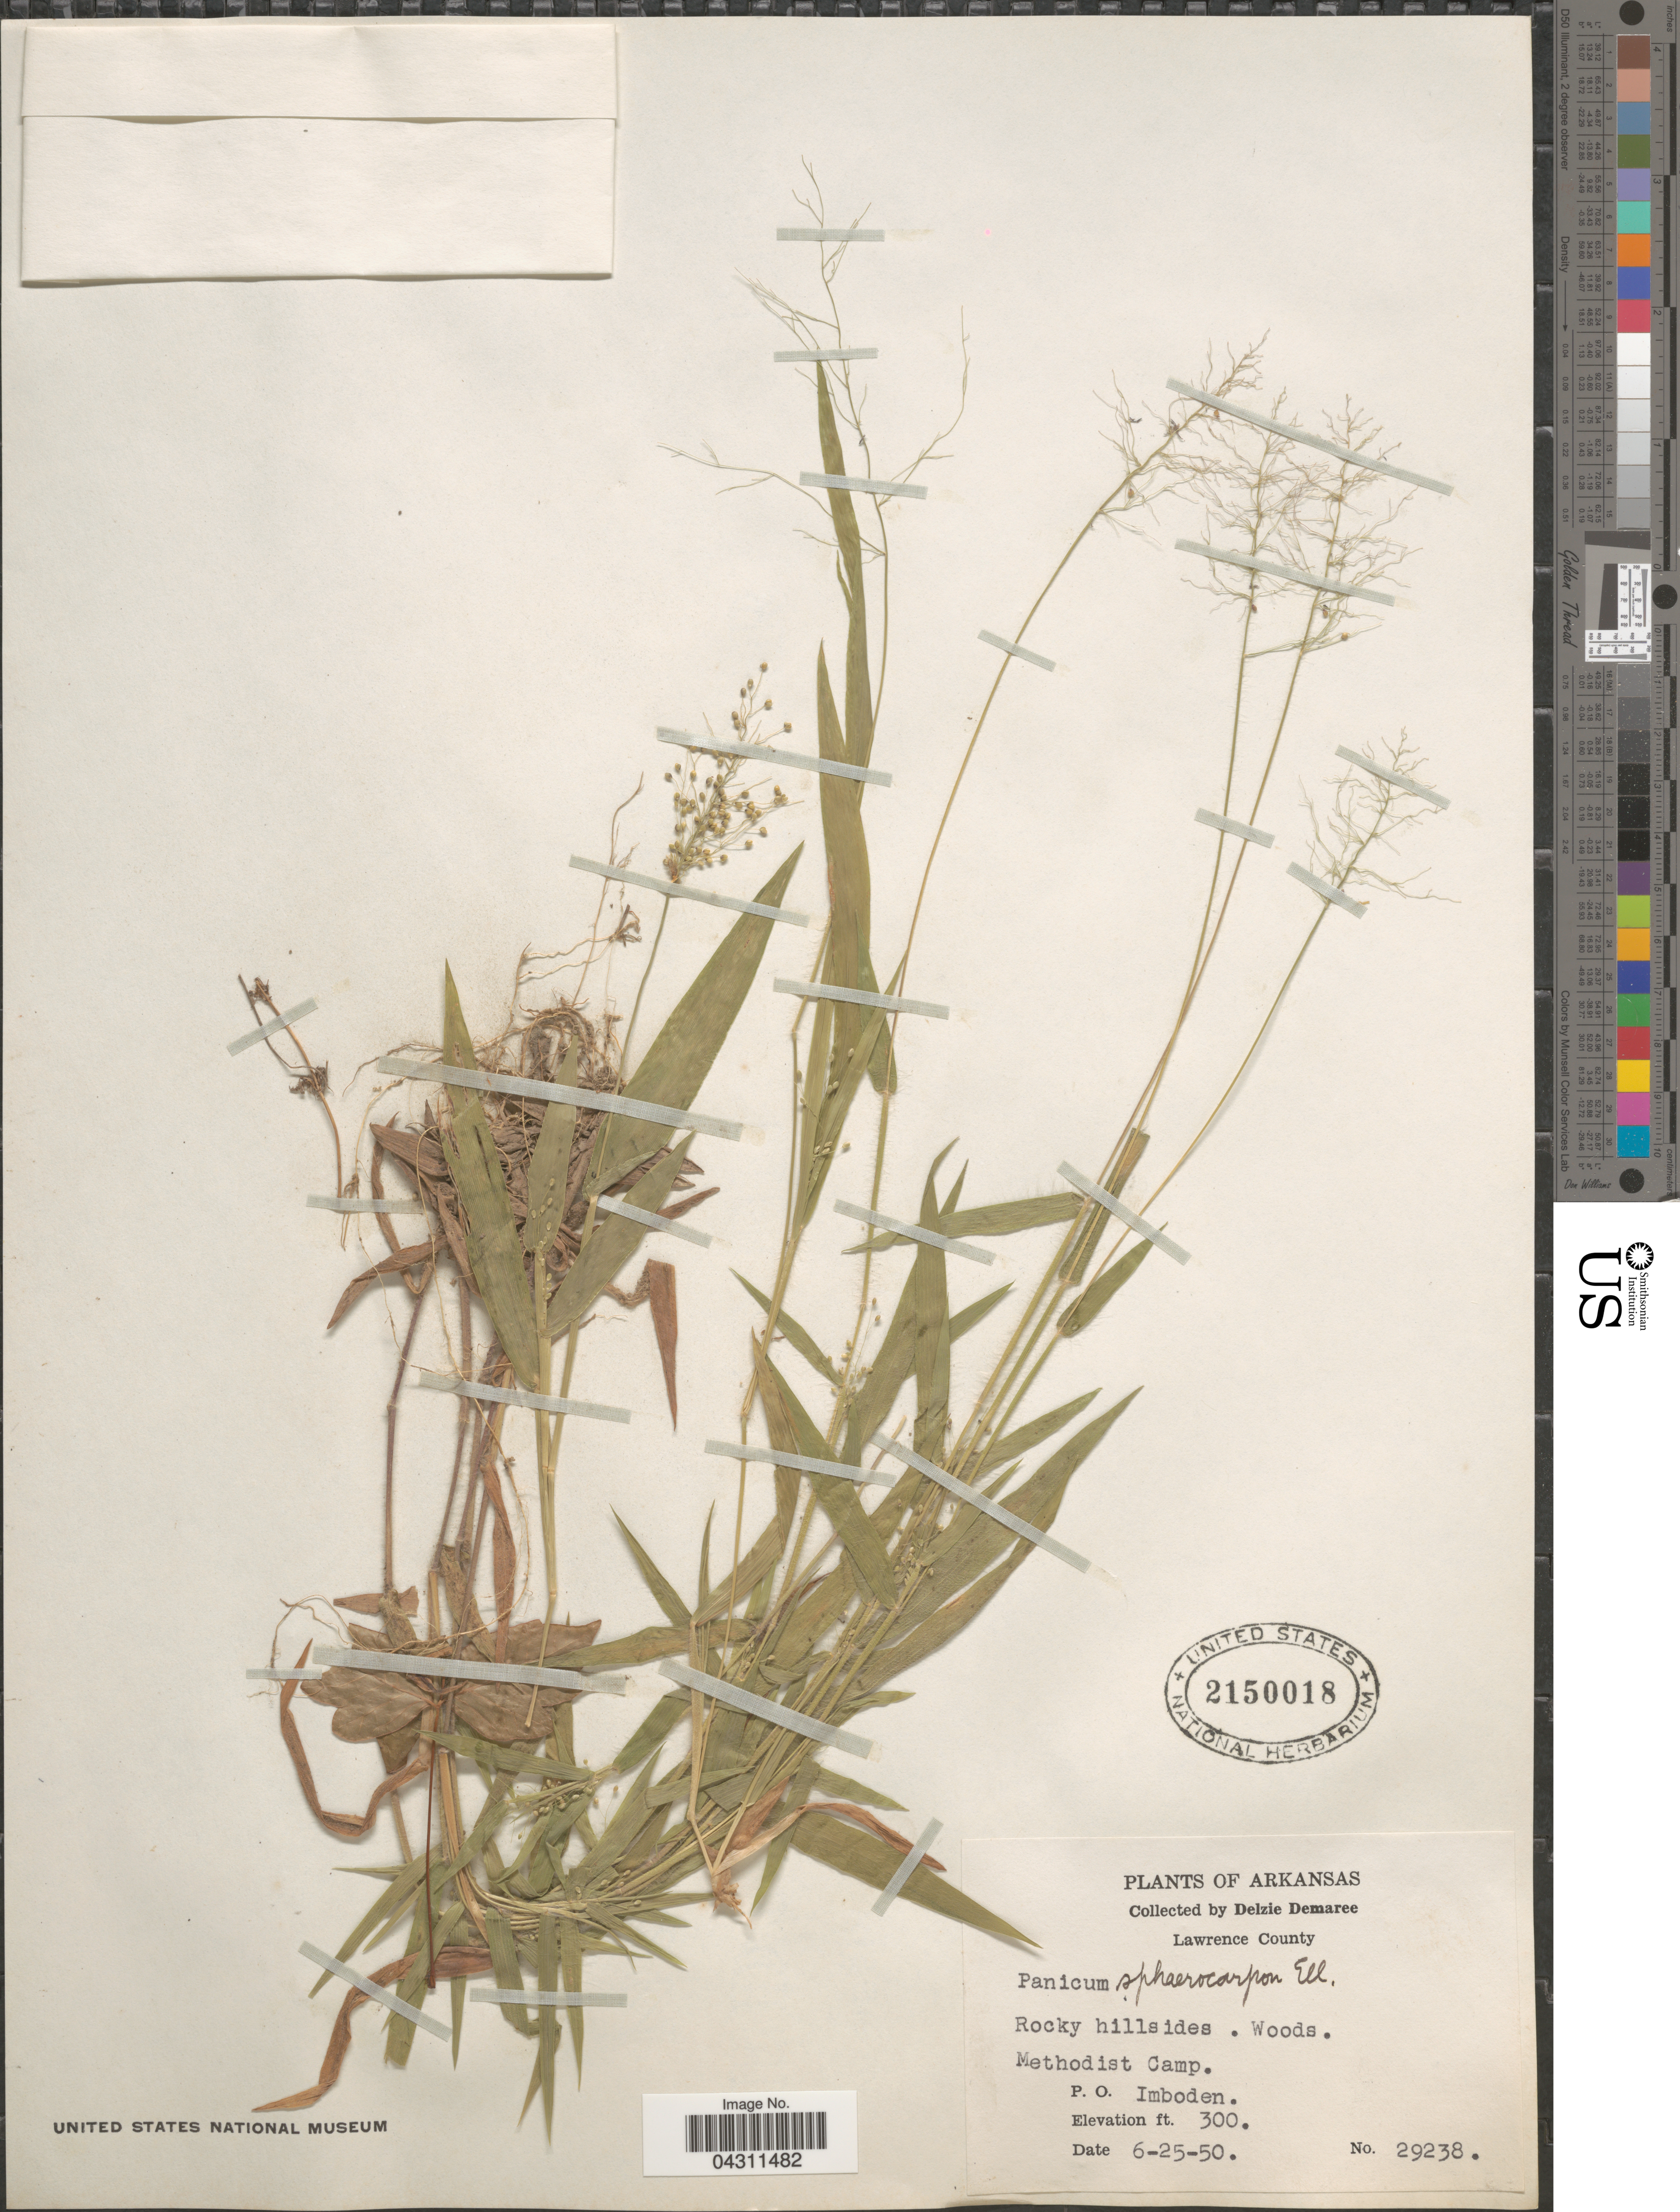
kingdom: Plantae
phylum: Tracheophyta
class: Liliopsida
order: Poales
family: Poaceae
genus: Dichanthelium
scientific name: Dichanthelium sphaerocarpon var. sphaerocarpon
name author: (Elliott) Gould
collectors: D. Demaree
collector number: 29238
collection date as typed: Transcribed d/m/y: 25/6/50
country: United States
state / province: Arkansas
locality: Lawrence County. Rocky hillsides. Woods. Methodist Camp. P.O. Imboden.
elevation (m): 91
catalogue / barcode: US 2150018